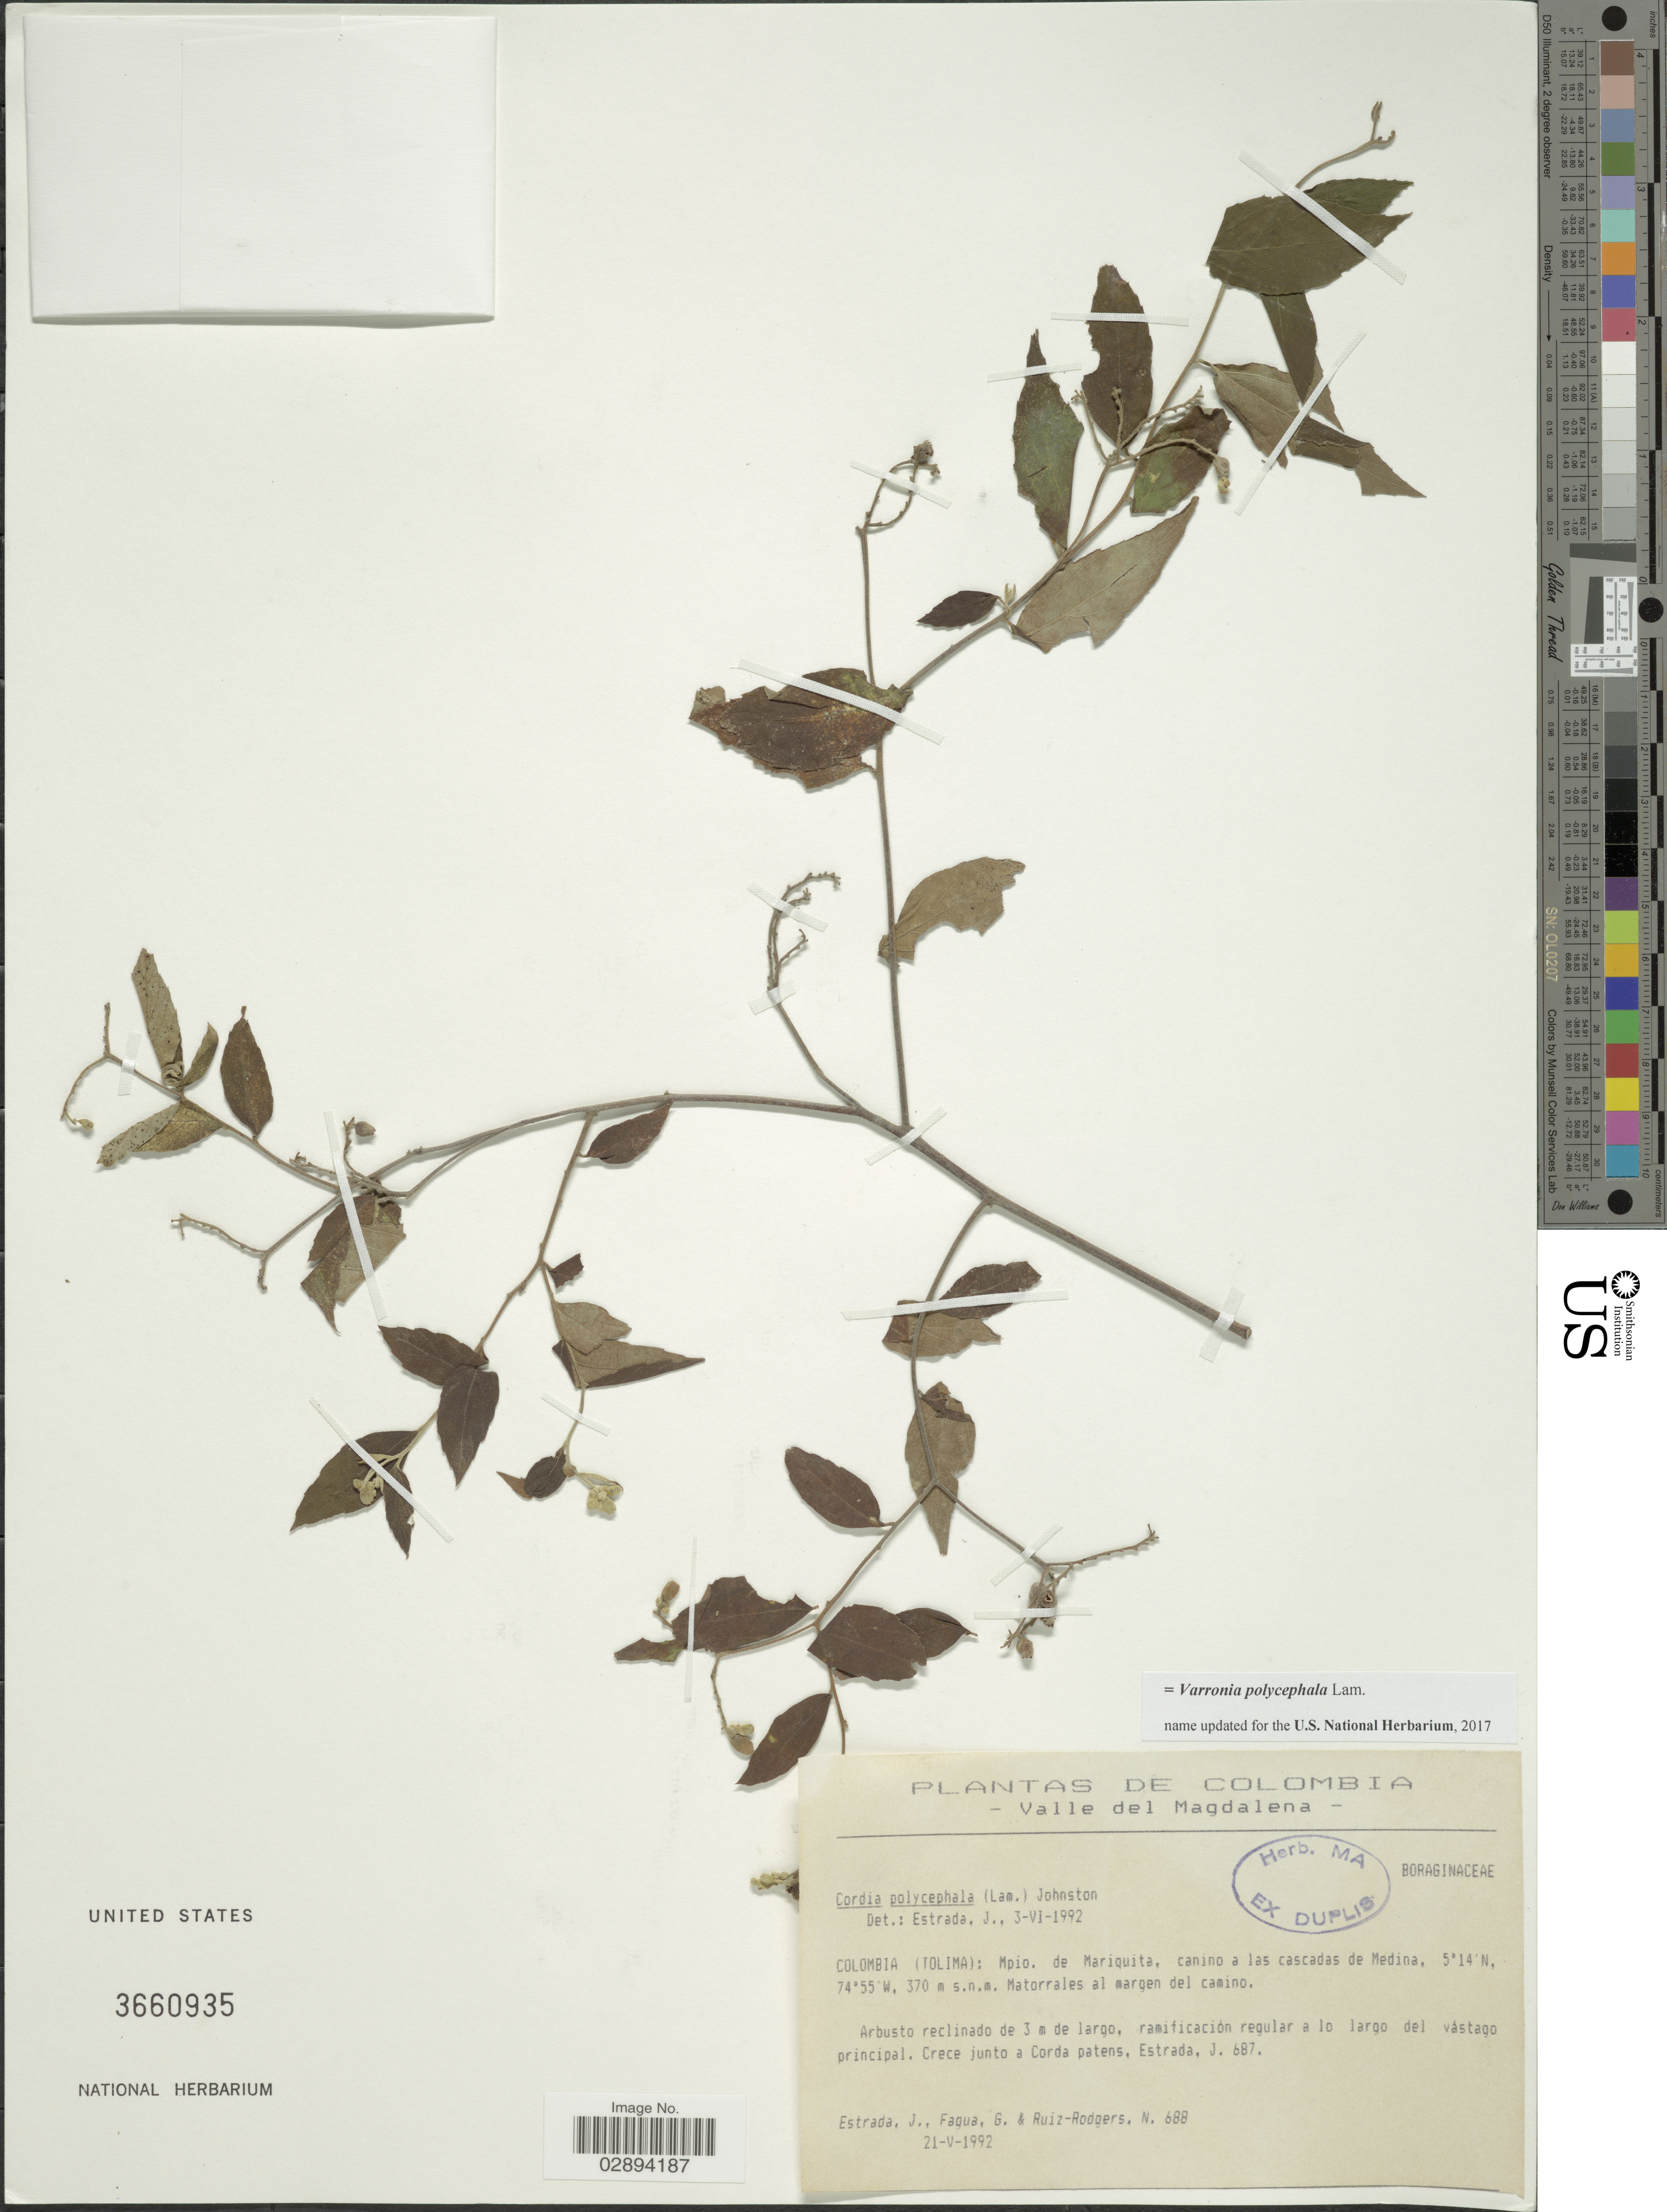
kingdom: Plantae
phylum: Tracheophyta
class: Magnoliopsida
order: Boraginales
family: Cordiaceae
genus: Varronia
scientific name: Varronia polycephala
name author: Lam.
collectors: J. Estrada, G. Fagua & N. Ruiz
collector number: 688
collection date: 1992-05-21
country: Colombia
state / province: Tolima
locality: Valle de Magdalena. Mpio. de Mariquita, canino a las cascades de Medina.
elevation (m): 370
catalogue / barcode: US 3660935